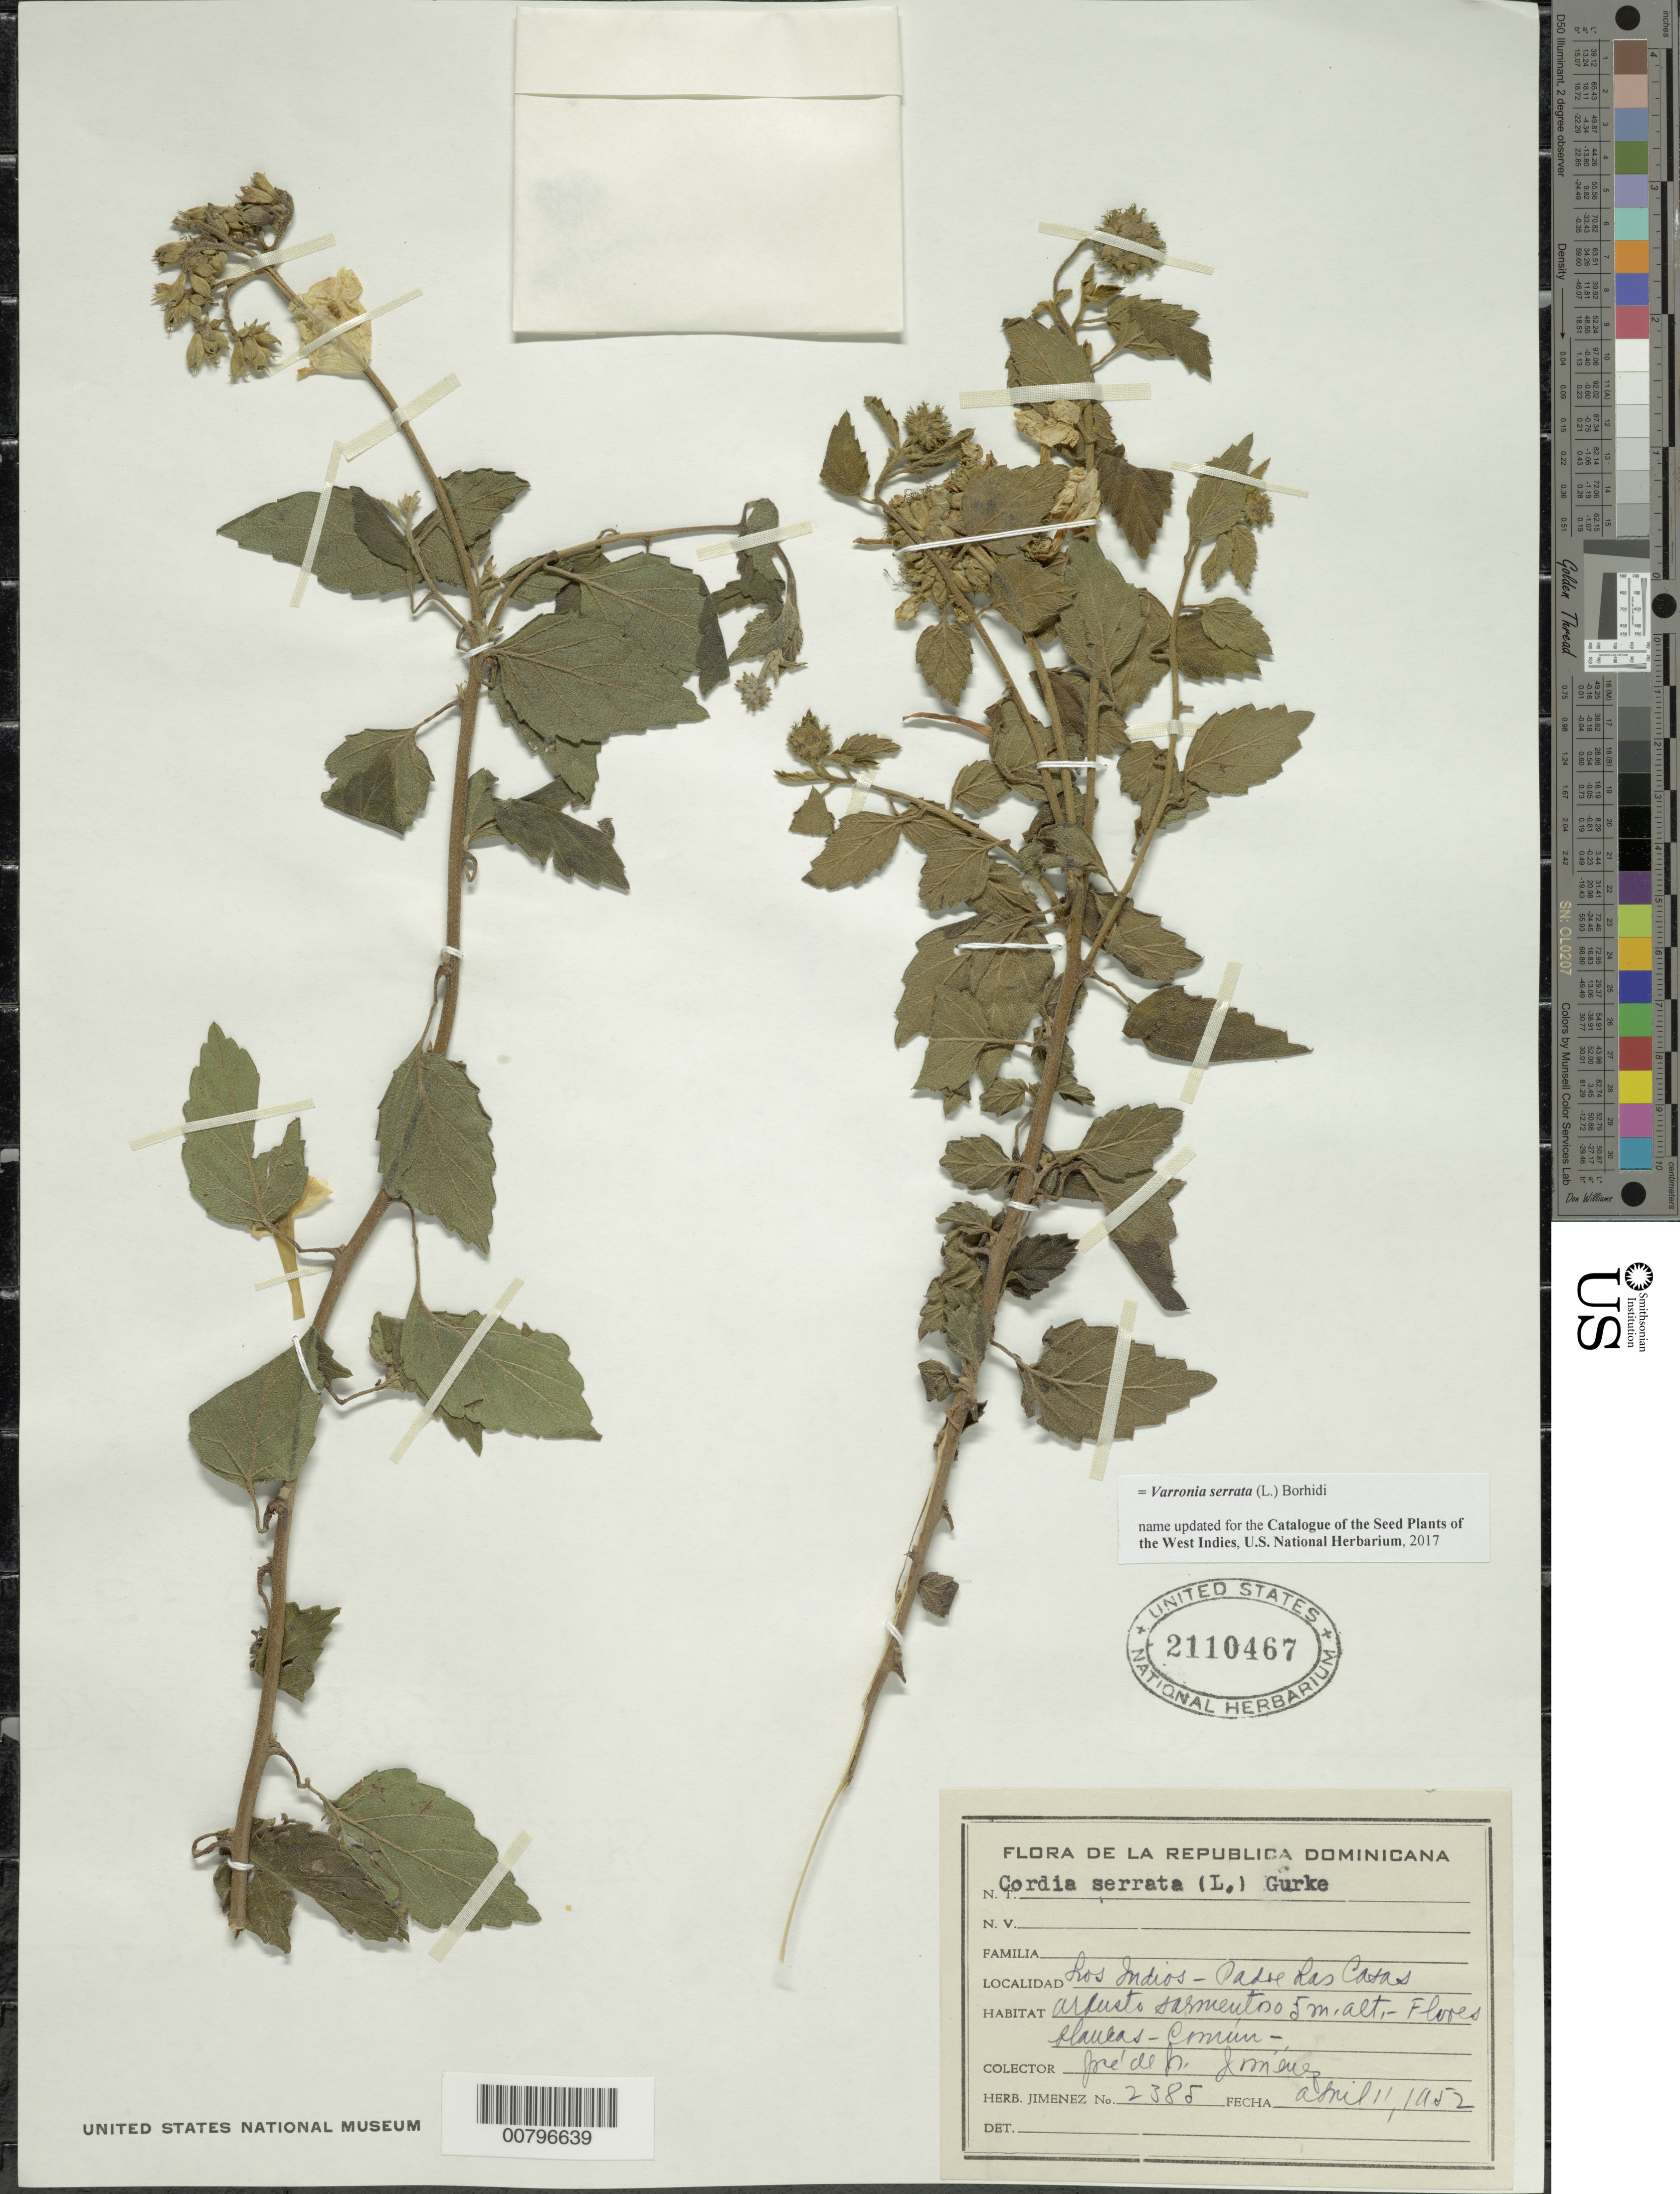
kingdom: Plantae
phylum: Tracheophyta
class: Magnoliopsida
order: Boraginales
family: Cordiaceae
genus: Varronia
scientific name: Varronia serrata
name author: (L.) Borhidi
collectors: J. J. Jiménez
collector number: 2385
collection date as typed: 11 Apr 1952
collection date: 1952-04-11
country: Dominican Republic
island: Hispaniola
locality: Los Indios, Padre Las Casas.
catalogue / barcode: US 2110467